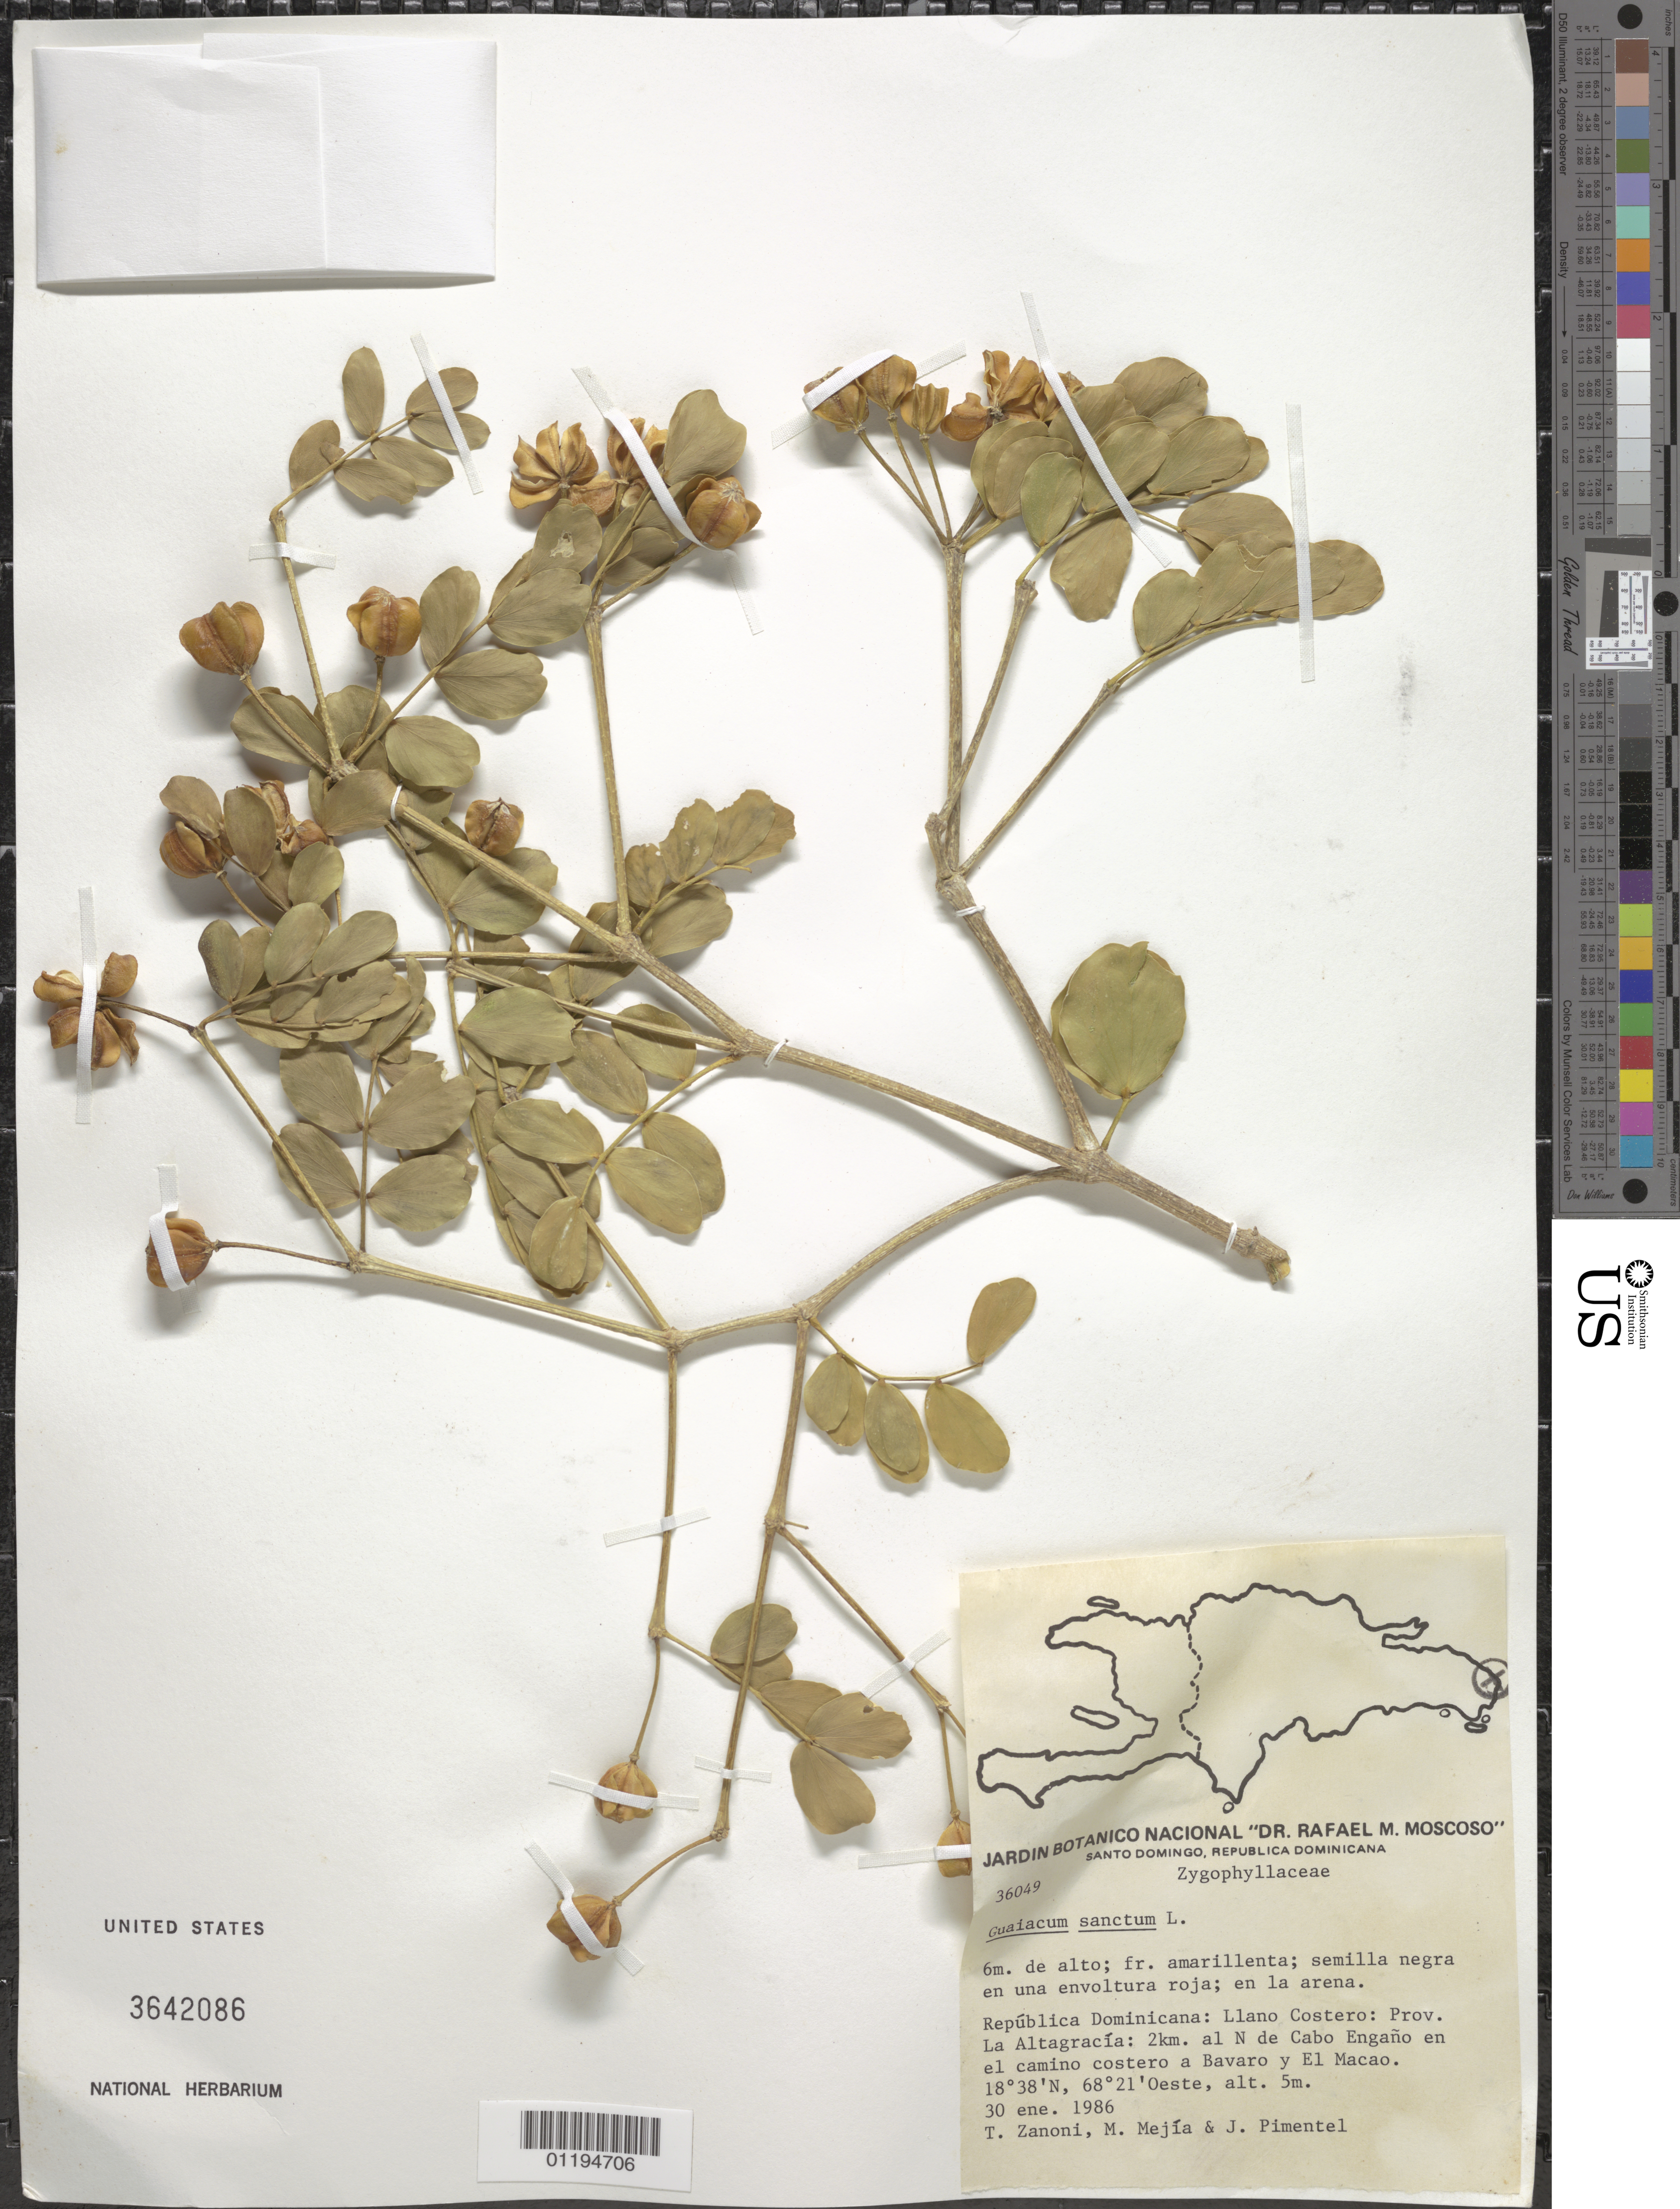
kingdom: Plantae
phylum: Tracheophyta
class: Magnoliopsida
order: Zygophyllales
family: Zygophyllaceae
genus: Guaiacum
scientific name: Guaiacum sanctum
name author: L.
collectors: T. A. Zanoni, M. Mejia & J. Pimental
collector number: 36049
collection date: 1986-01-30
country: Dominican Republic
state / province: La Altagracia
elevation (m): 5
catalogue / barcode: US 3642086